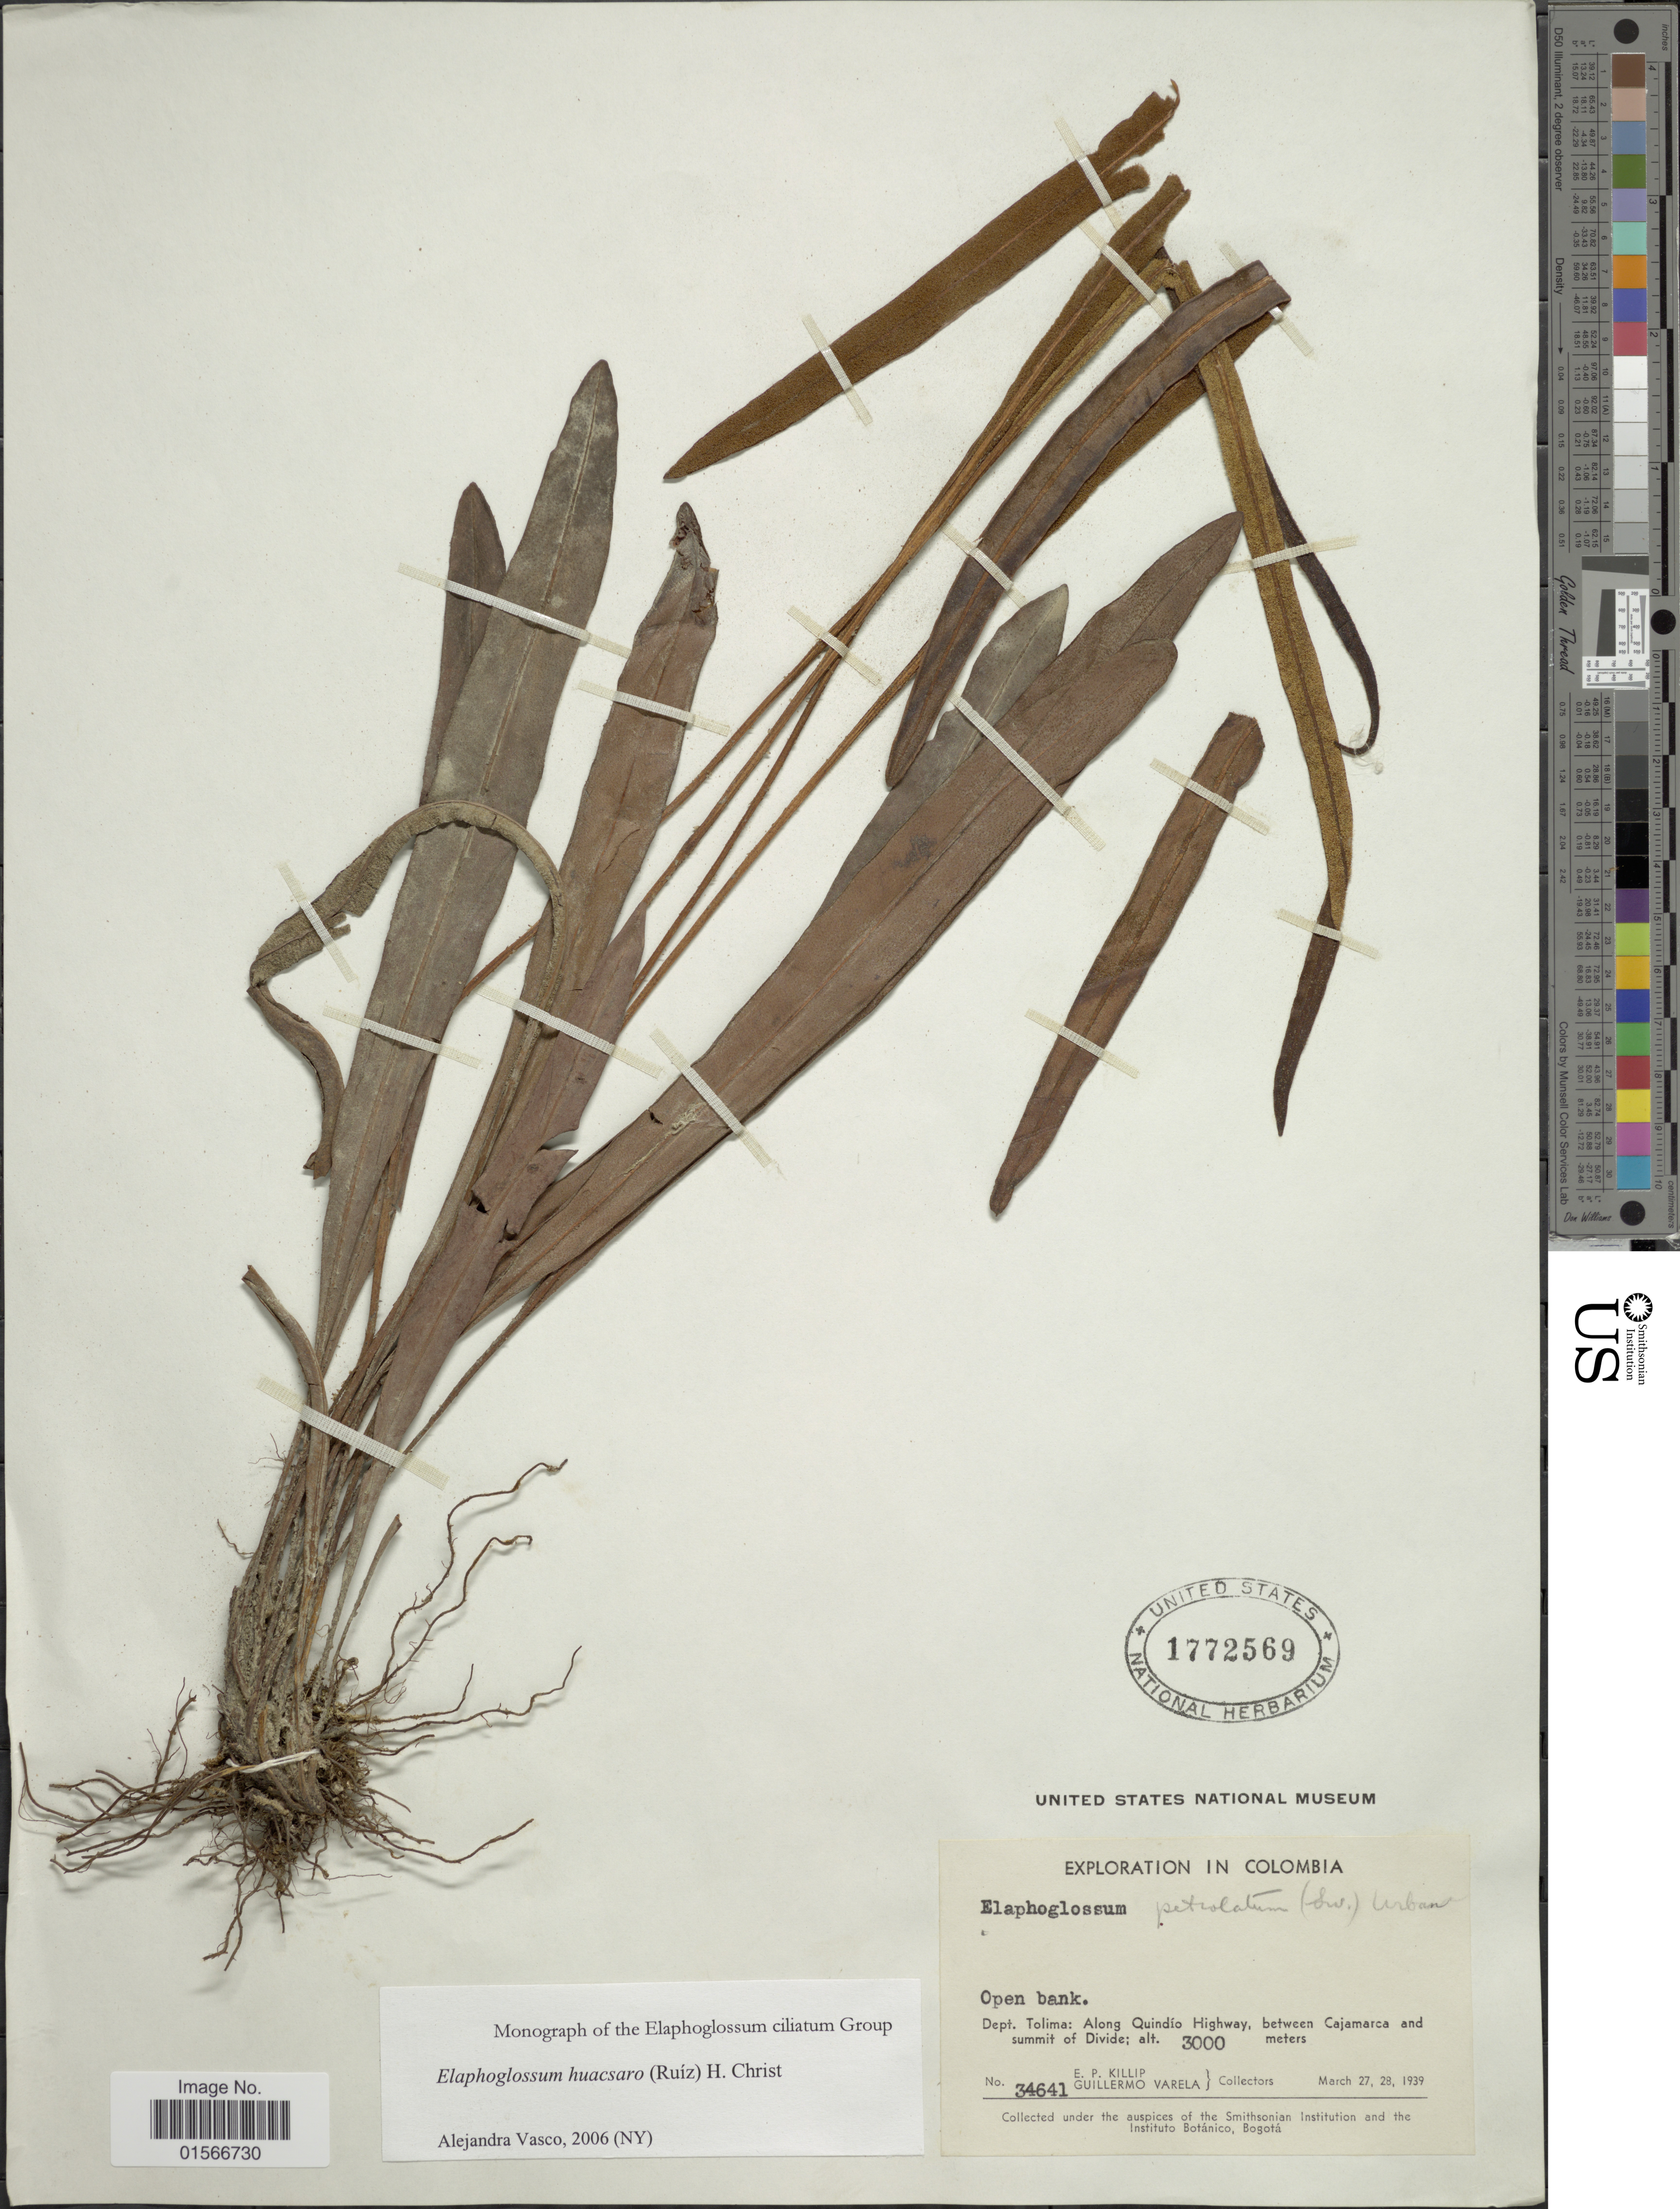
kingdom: Plantae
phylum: Tracheophyta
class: Polypodiopsida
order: Polypodiales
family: Dryopteridaceae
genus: Elaphoglossum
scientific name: Elaphoglossum huacsaro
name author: (Ruiz) Christ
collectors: E. P. Killip & G. Varela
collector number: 34641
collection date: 1939-03-27/1939-03-28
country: Colombia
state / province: Tolima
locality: Open bank, Dept. Tolima: Along Quindio Highway, between Cajamarca and summit of Divide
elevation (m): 3000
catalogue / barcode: US 1772569